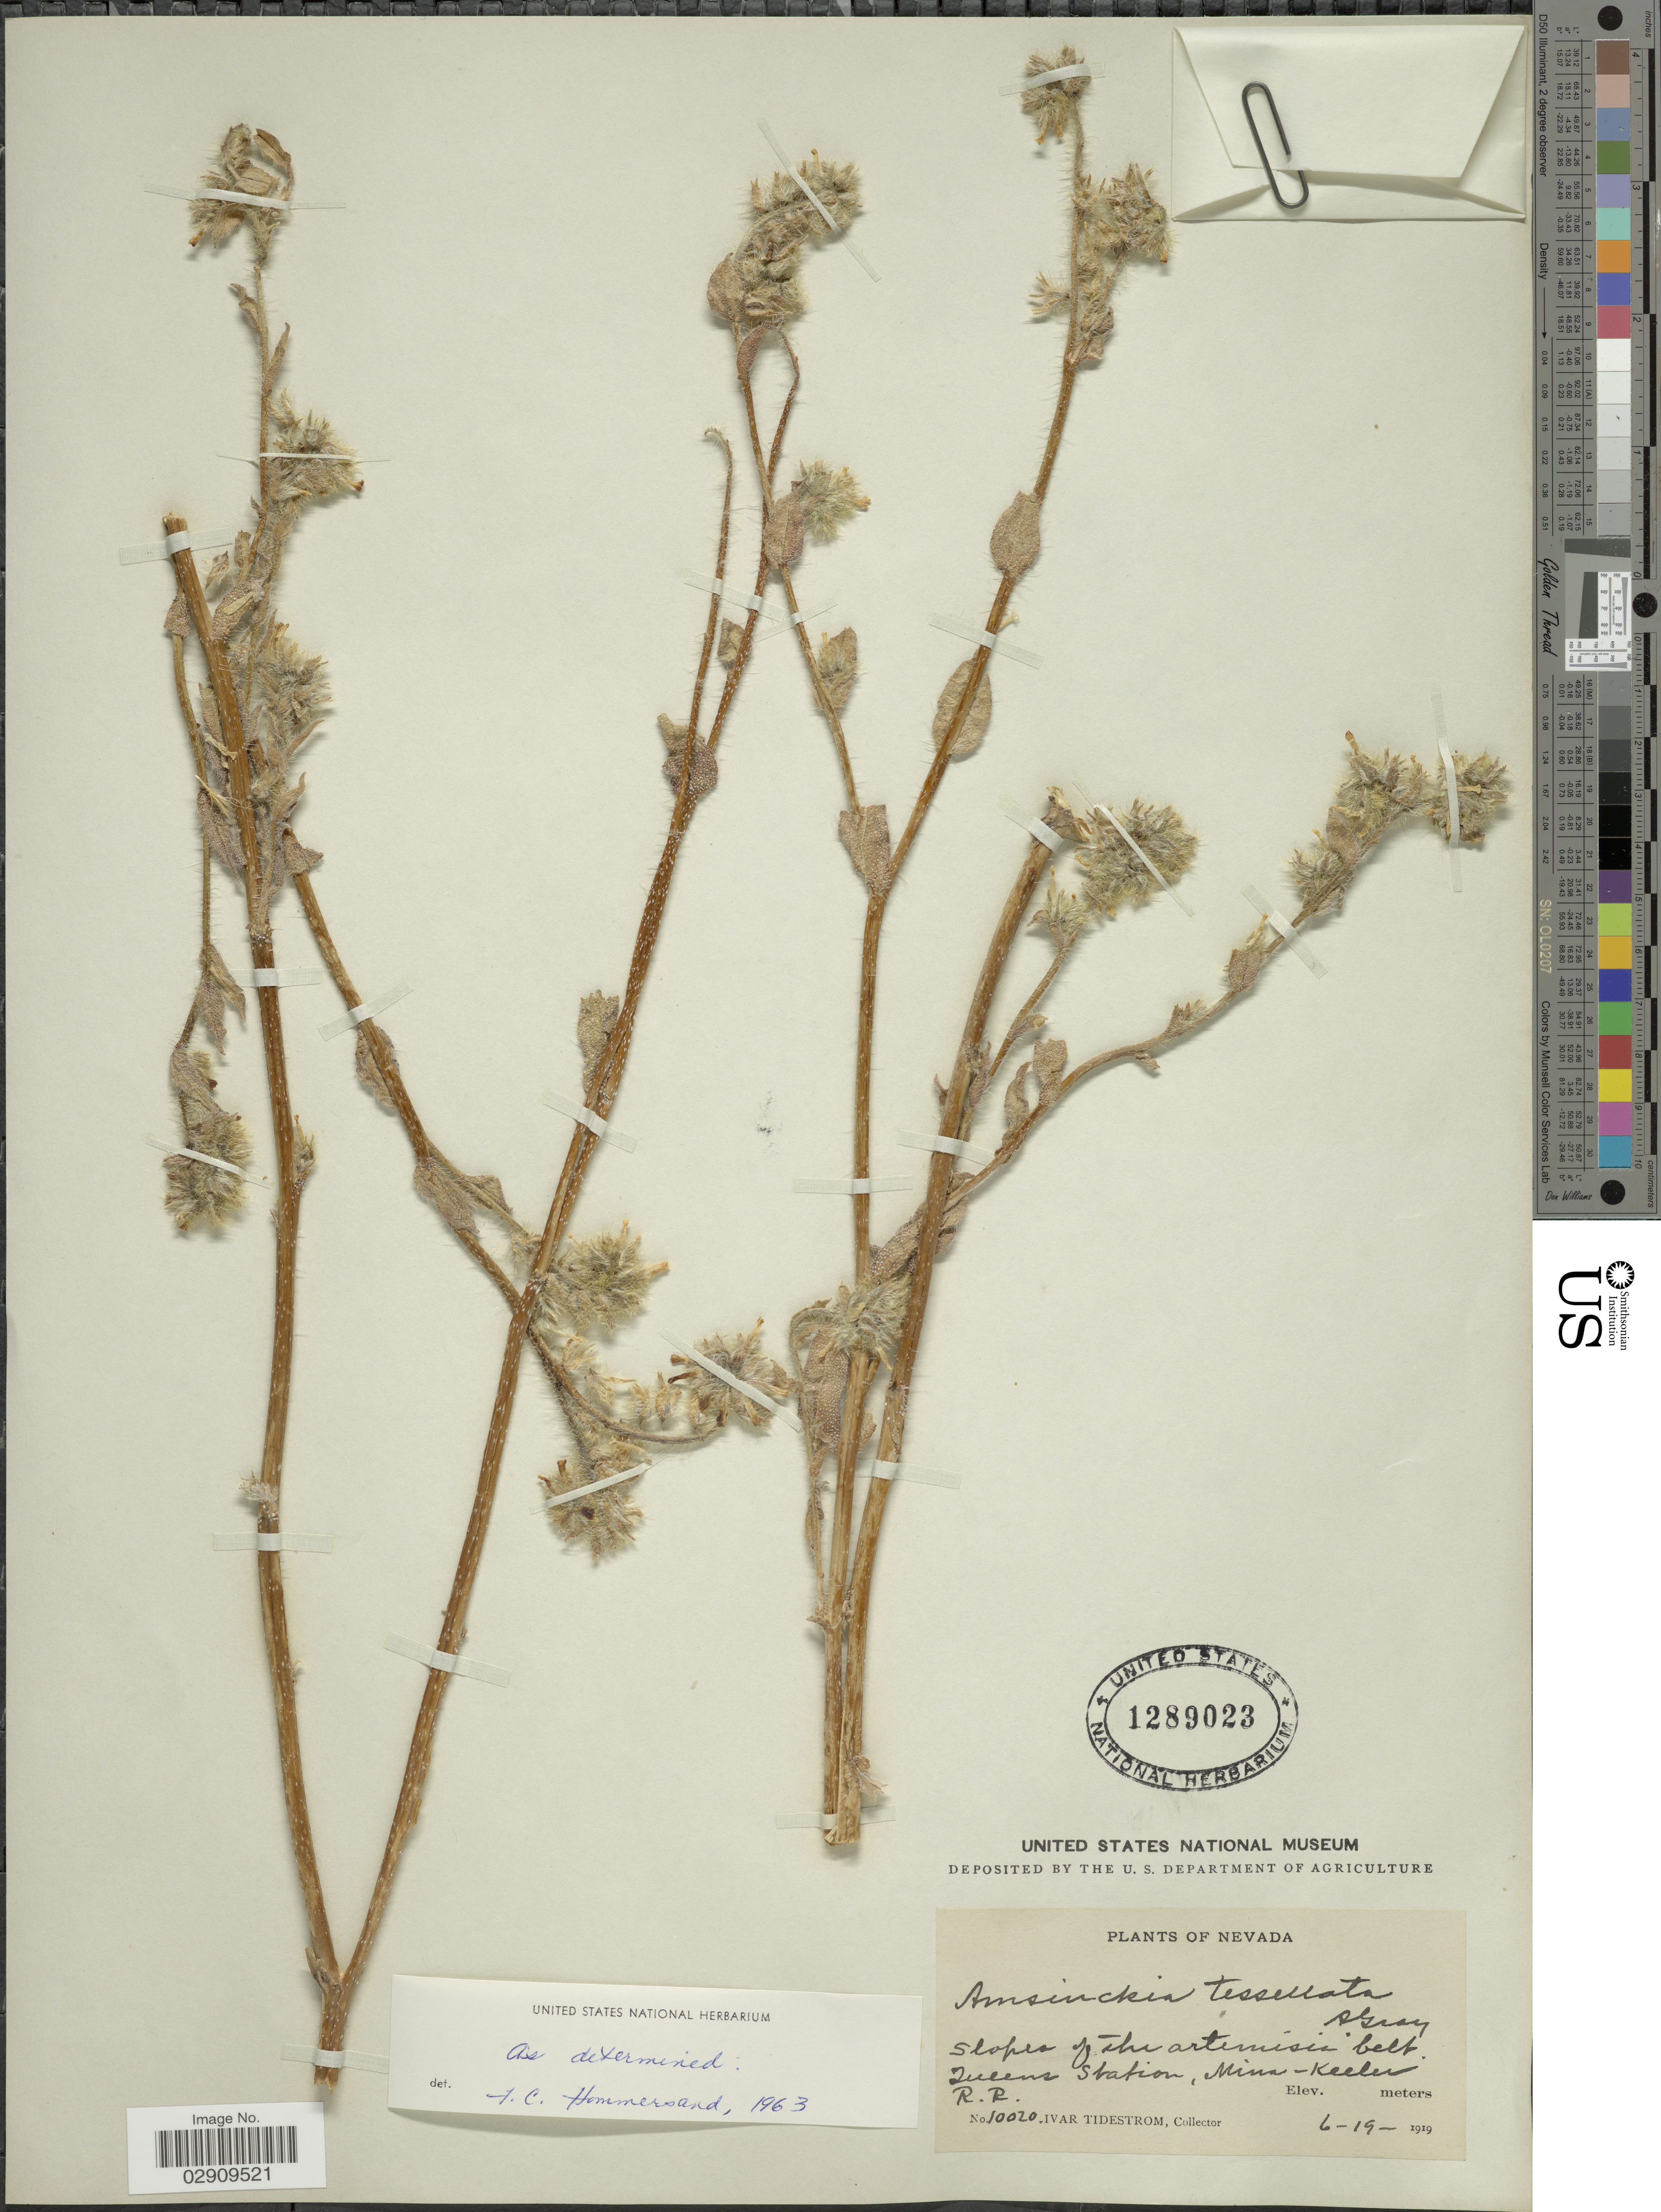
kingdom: Plantae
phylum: Tracheophyta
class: Magnoliopsida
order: Boraginales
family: Boraginaceae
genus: Amsinckia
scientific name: Amsinckia tessellata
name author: A. Gray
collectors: I. F. Tidestrom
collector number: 10020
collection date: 1919-06-19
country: United States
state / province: Nevada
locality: Queens Station, Mina-Keeler. R.R.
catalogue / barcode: US 1289023